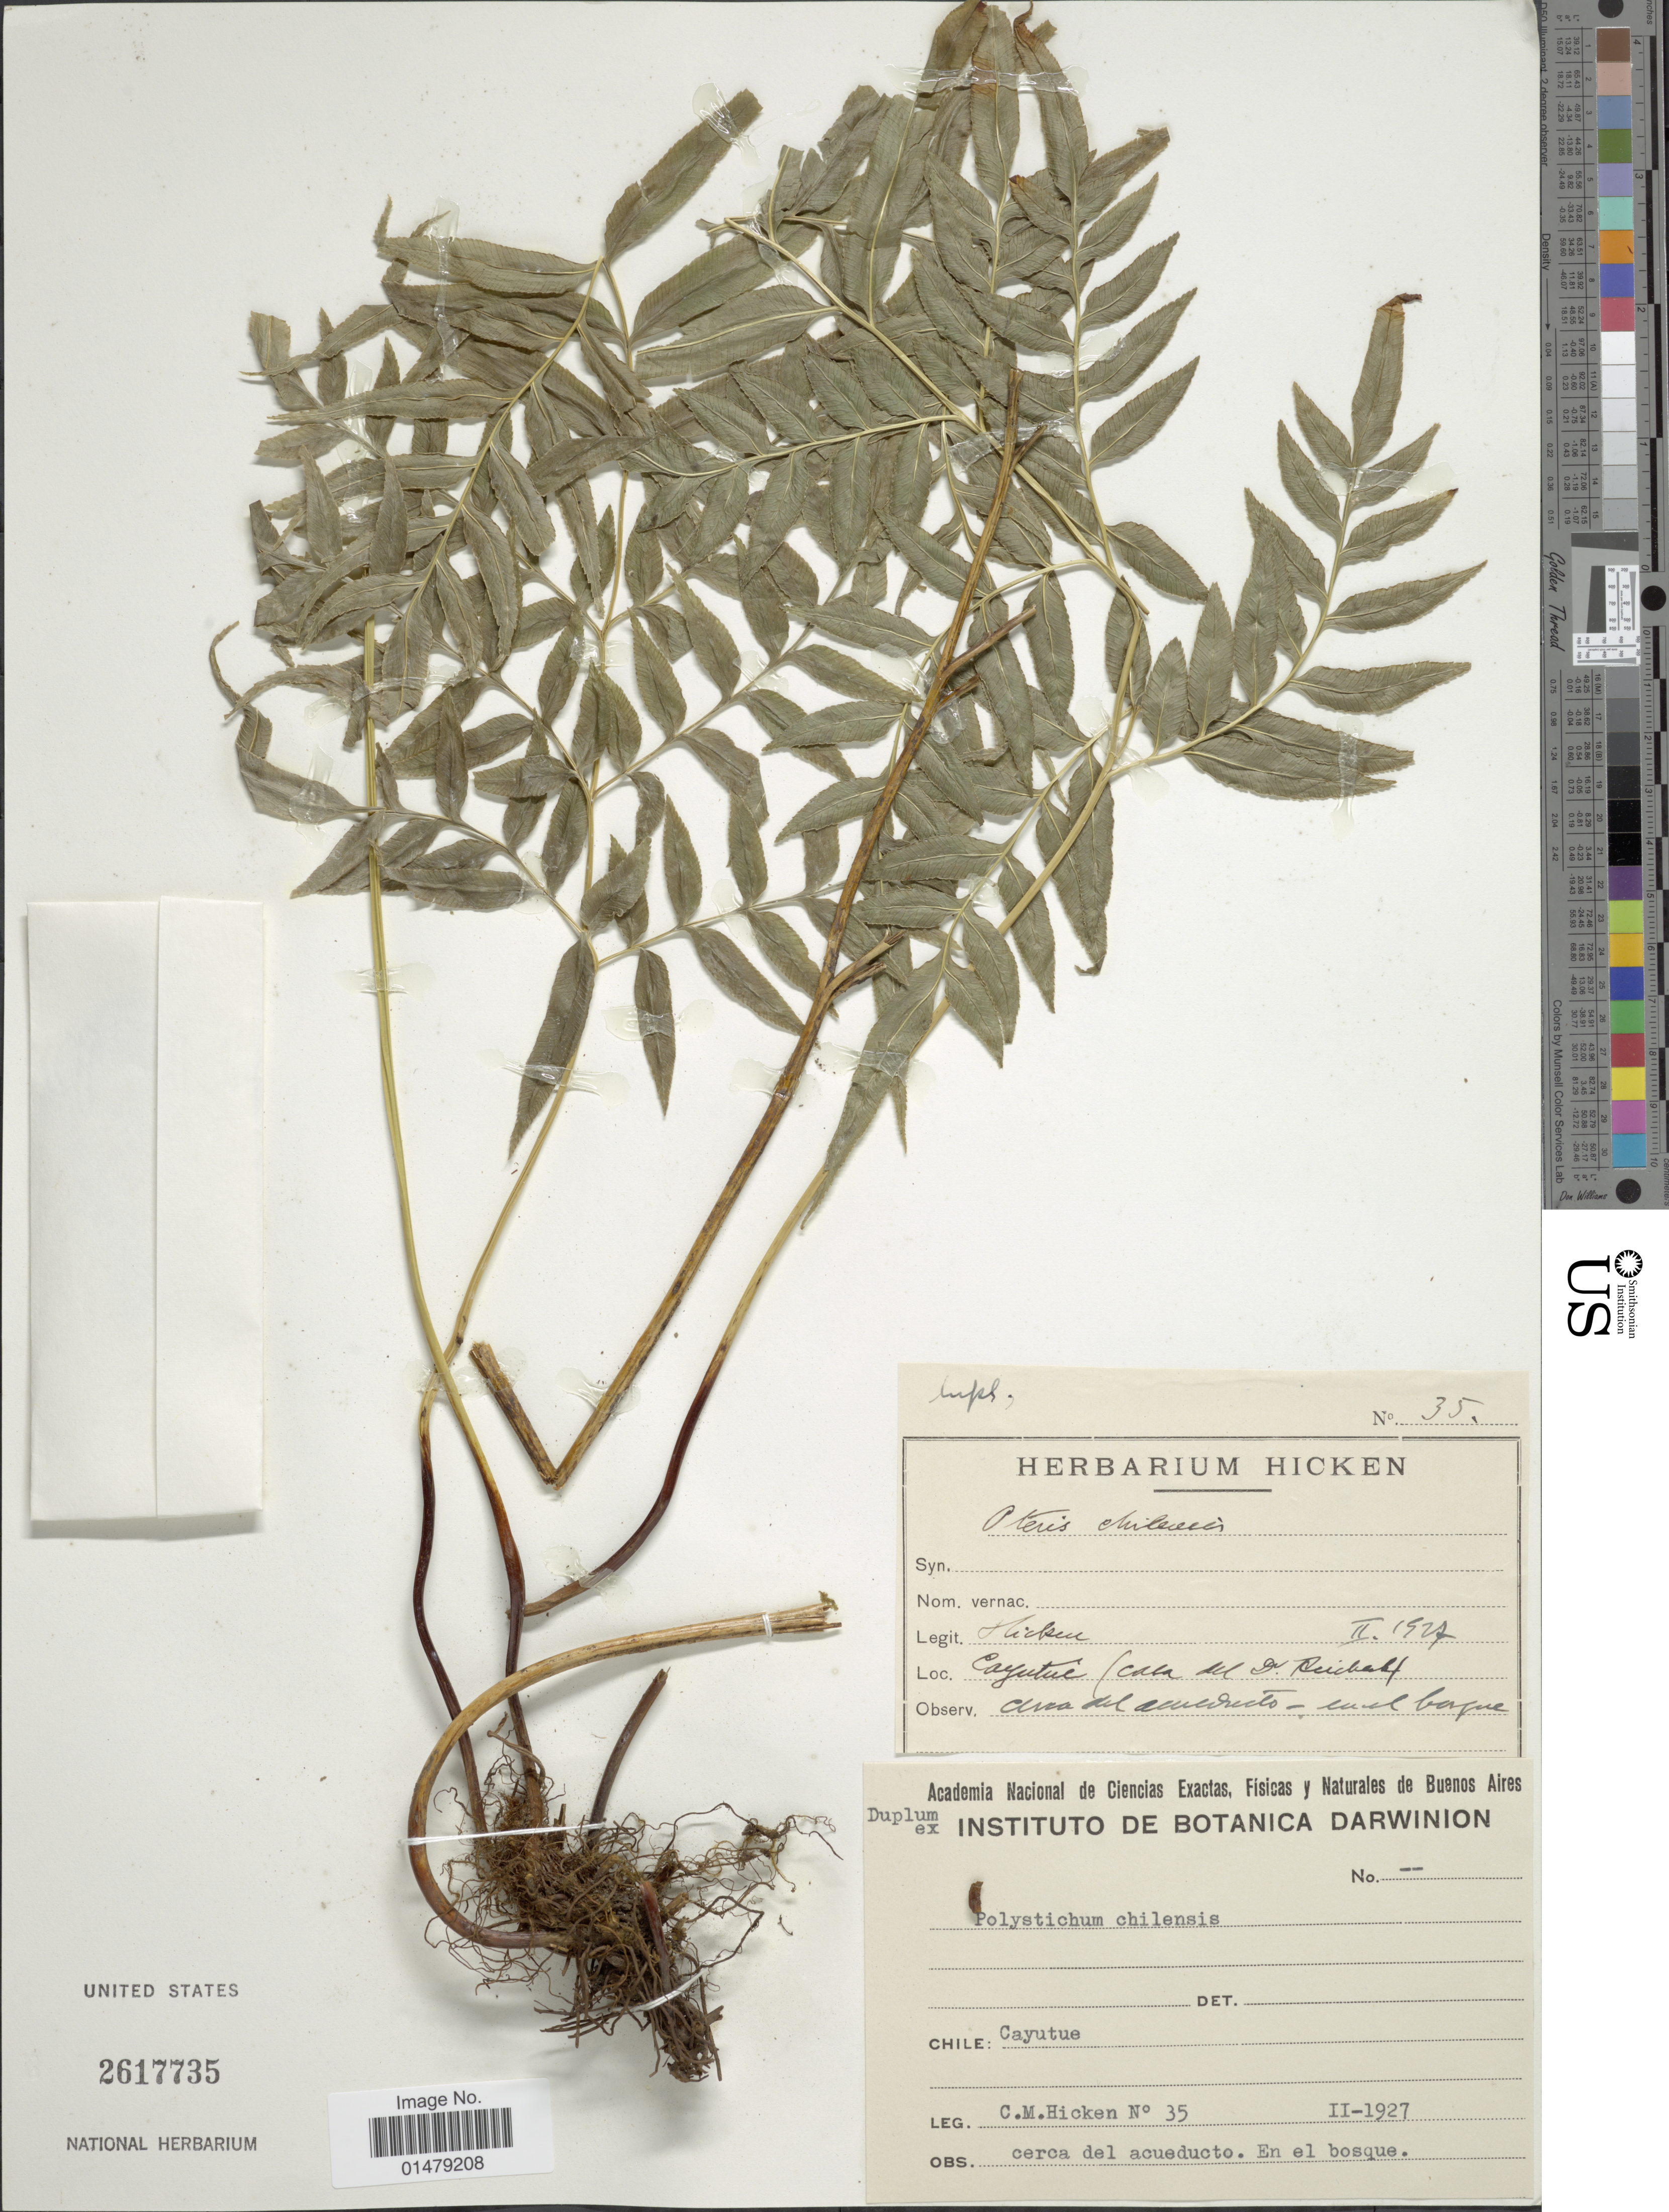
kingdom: Plantae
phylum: Tracheophyta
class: Polypodiopsida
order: Polypodiales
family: Pteridaceae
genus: Pteris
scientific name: Pteris chilensis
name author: Desv.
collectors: C. M. Hicken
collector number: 35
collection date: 1927-02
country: Chile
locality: Cayutue (Casa del Dr. Reichardt).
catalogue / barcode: US 2617735